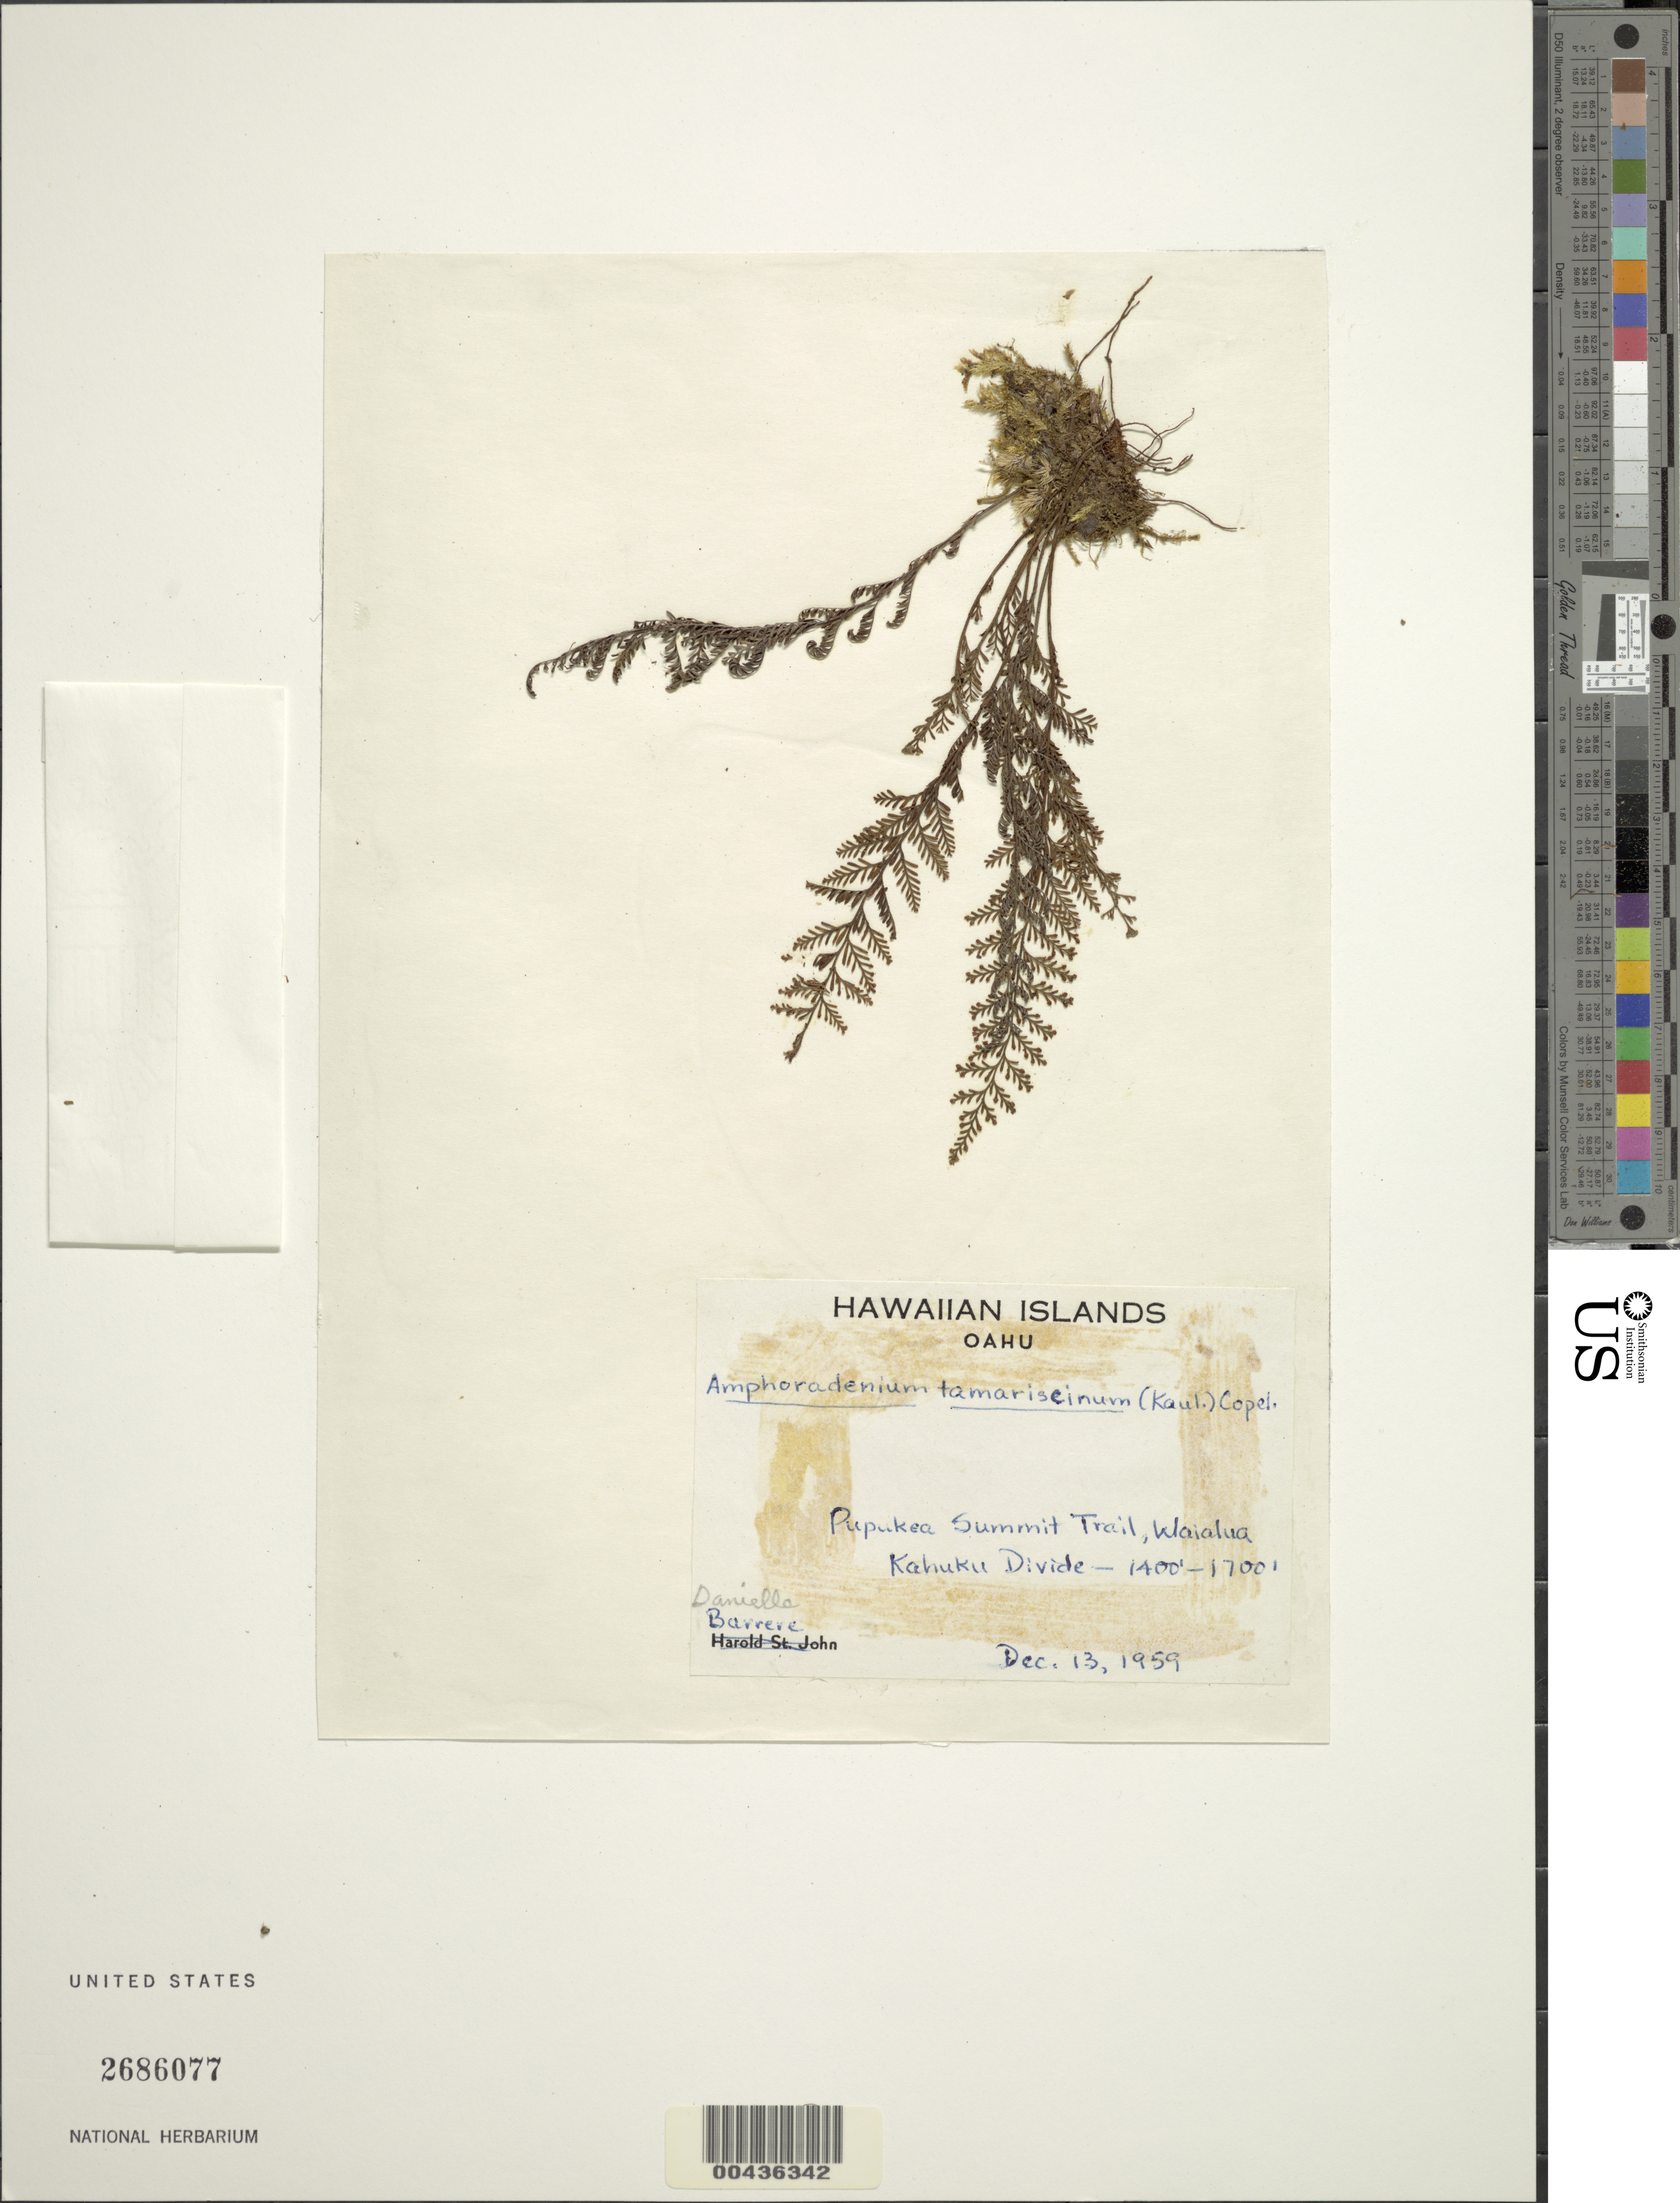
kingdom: Plantae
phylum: Tracheophyta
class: Polypodiopsida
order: Polypodiales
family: Polypodiaceae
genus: Adenophorus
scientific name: Adenophorus tamariscinus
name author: Hook. & Grev.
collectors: D. Barrere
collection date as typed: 13 Dec 1959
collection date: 1959-12-13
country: United States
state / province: Hawaii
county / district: Honolulu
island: Oahu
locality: Pupukea Summit Trail, Waialua, Kahuku Divide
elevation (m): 427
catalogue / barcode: US 2686077